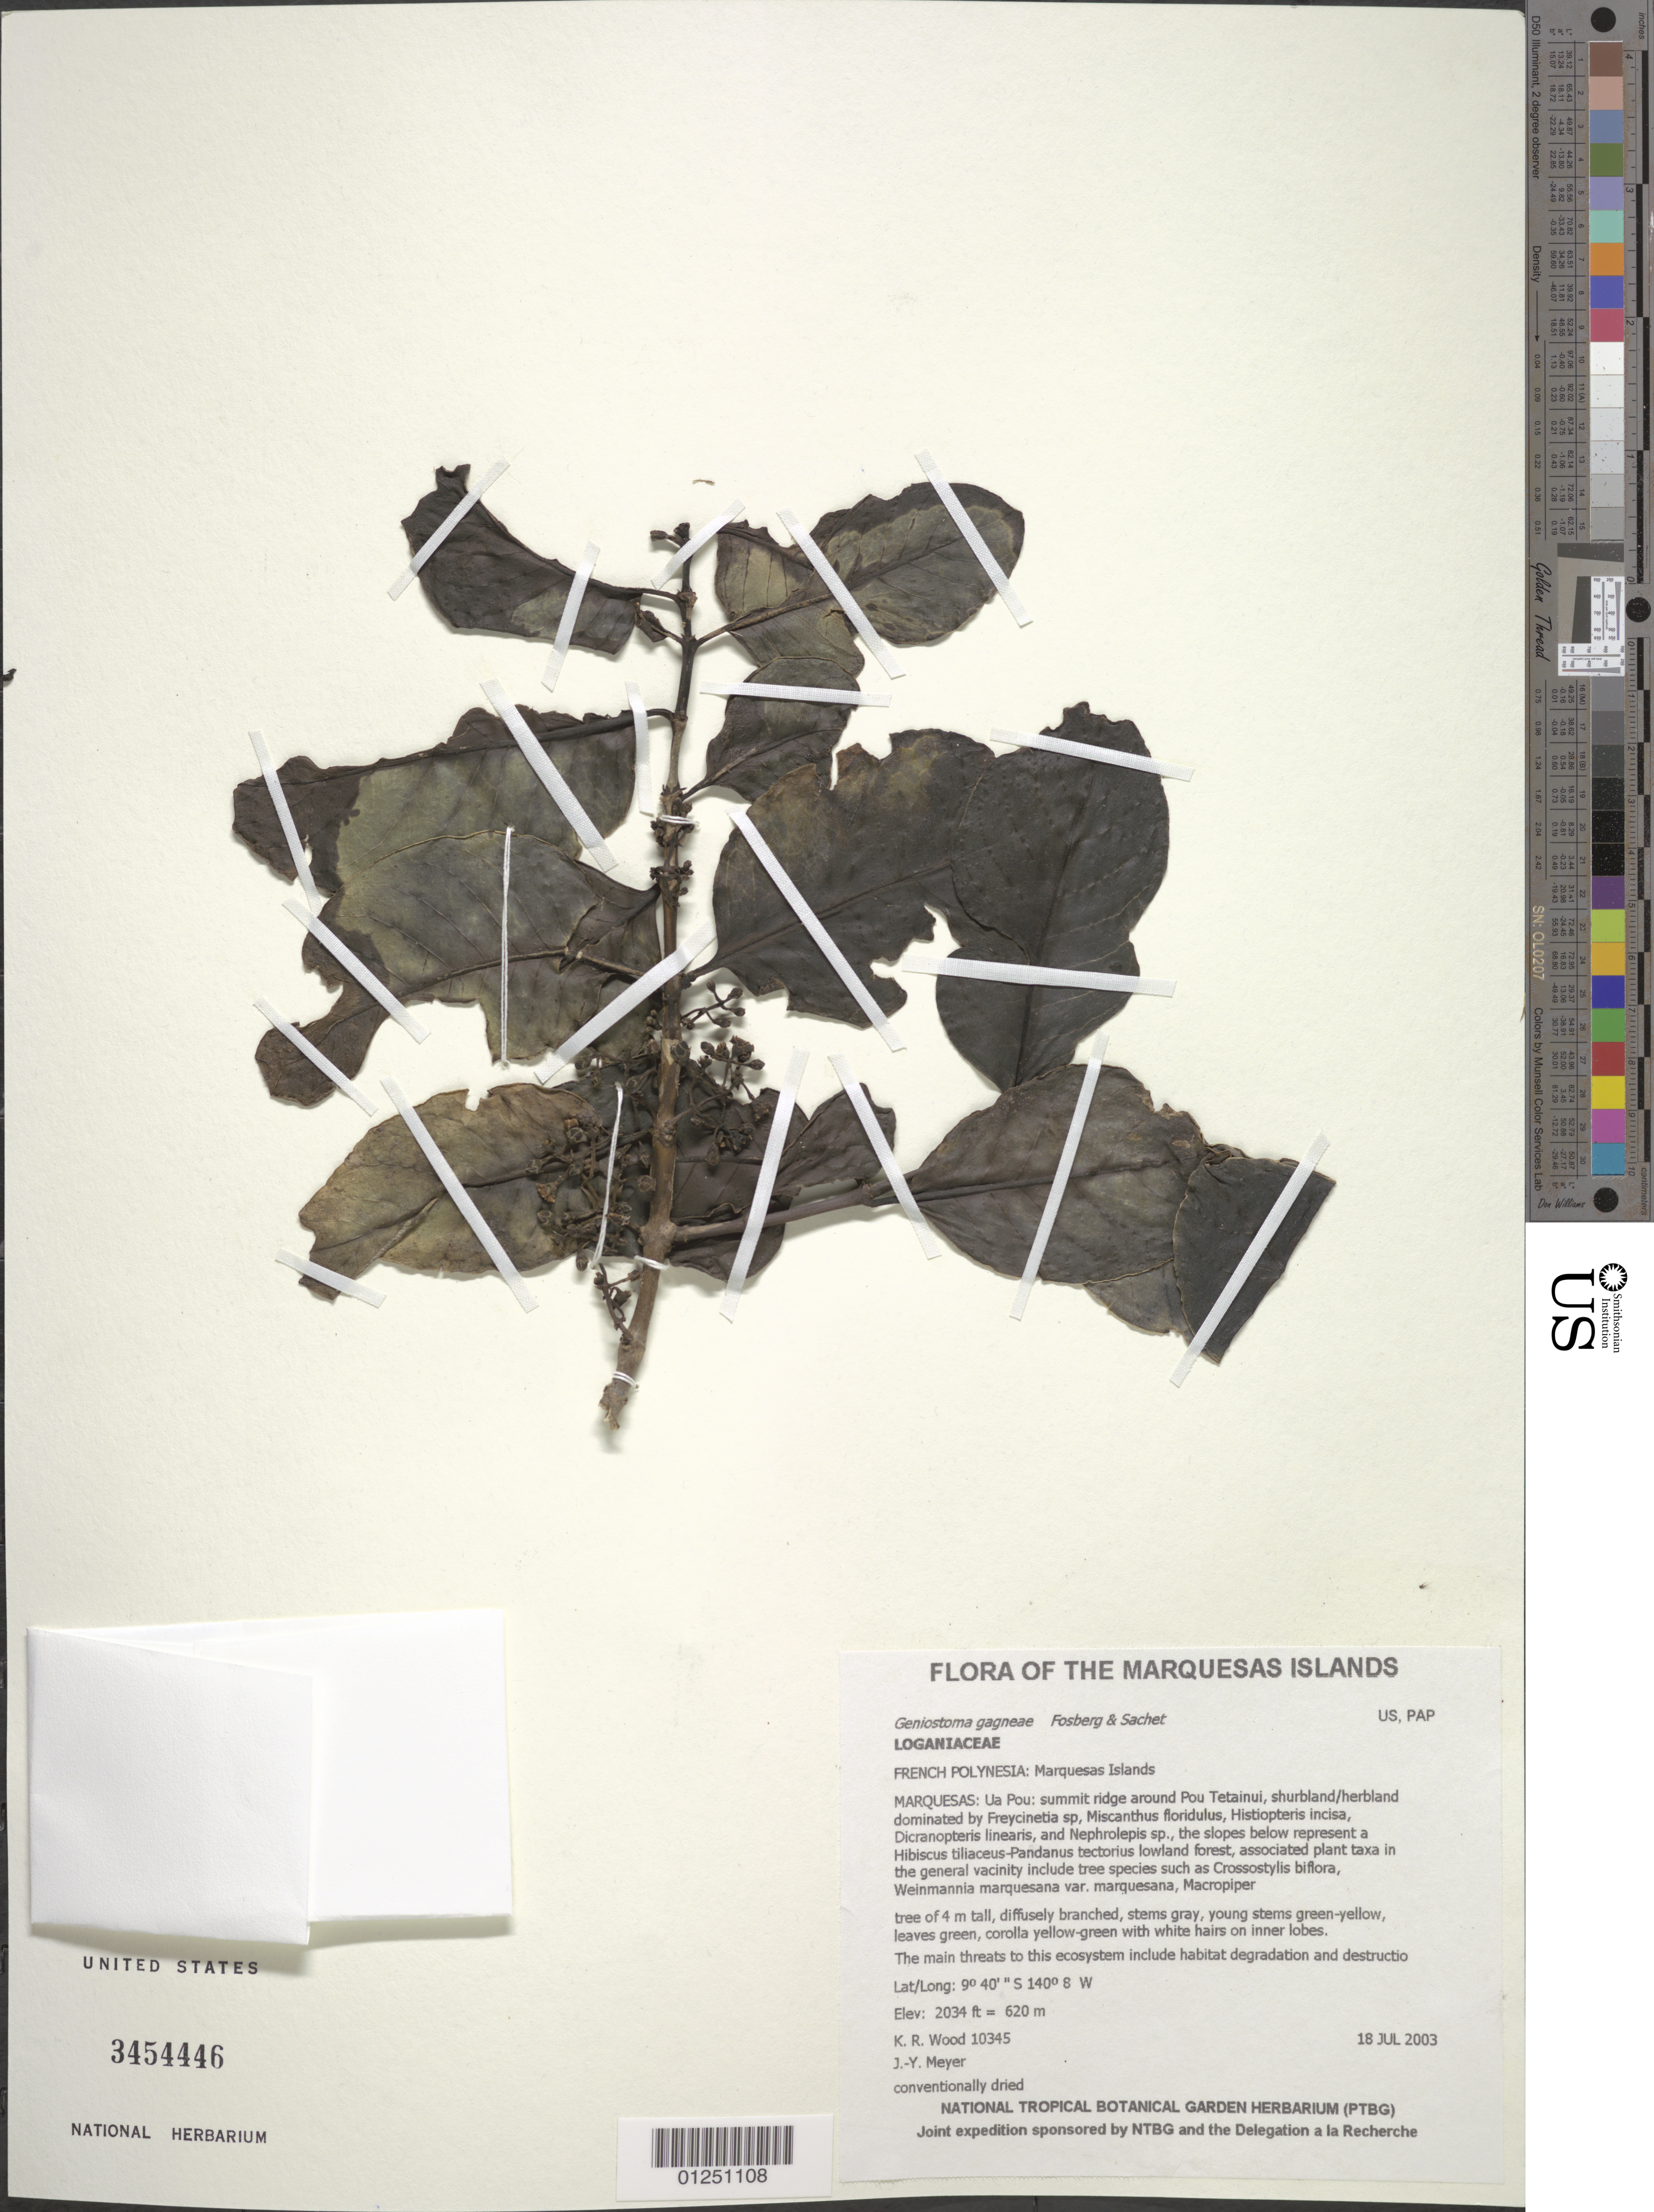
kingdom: Plantae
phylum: Tracheophyta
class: Magnoliopsida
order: Gentianales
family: Loganiaceae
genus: Geniostoma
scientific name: Geniostoma gagneae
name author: Fosberg & Sachet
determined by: Lorence, David H., (PTBG), National Tropical Botanical Garden (UNITED STATES)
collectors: K. R. Wood & J.-Y. Meyer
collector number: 10345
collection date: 2003-07-18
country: French Polynesia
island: Ua Pou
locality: Summit ridge around Pou Tetainui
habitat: Shrubland/herbland. The slopes below represent a Hibiscus tiliaceus-Pandanus tectorius lowland forest. Upper slope, 230 deg NW aspect, steep slope, open, wet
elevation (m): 620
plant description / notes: Habitat degradation and destruction by feral pigs, catastrophic extinction through environmental events, predation by rats that eat seeds, competition with non-native plant taxa such as Ageratum conyzoides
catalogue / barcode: US 3454446